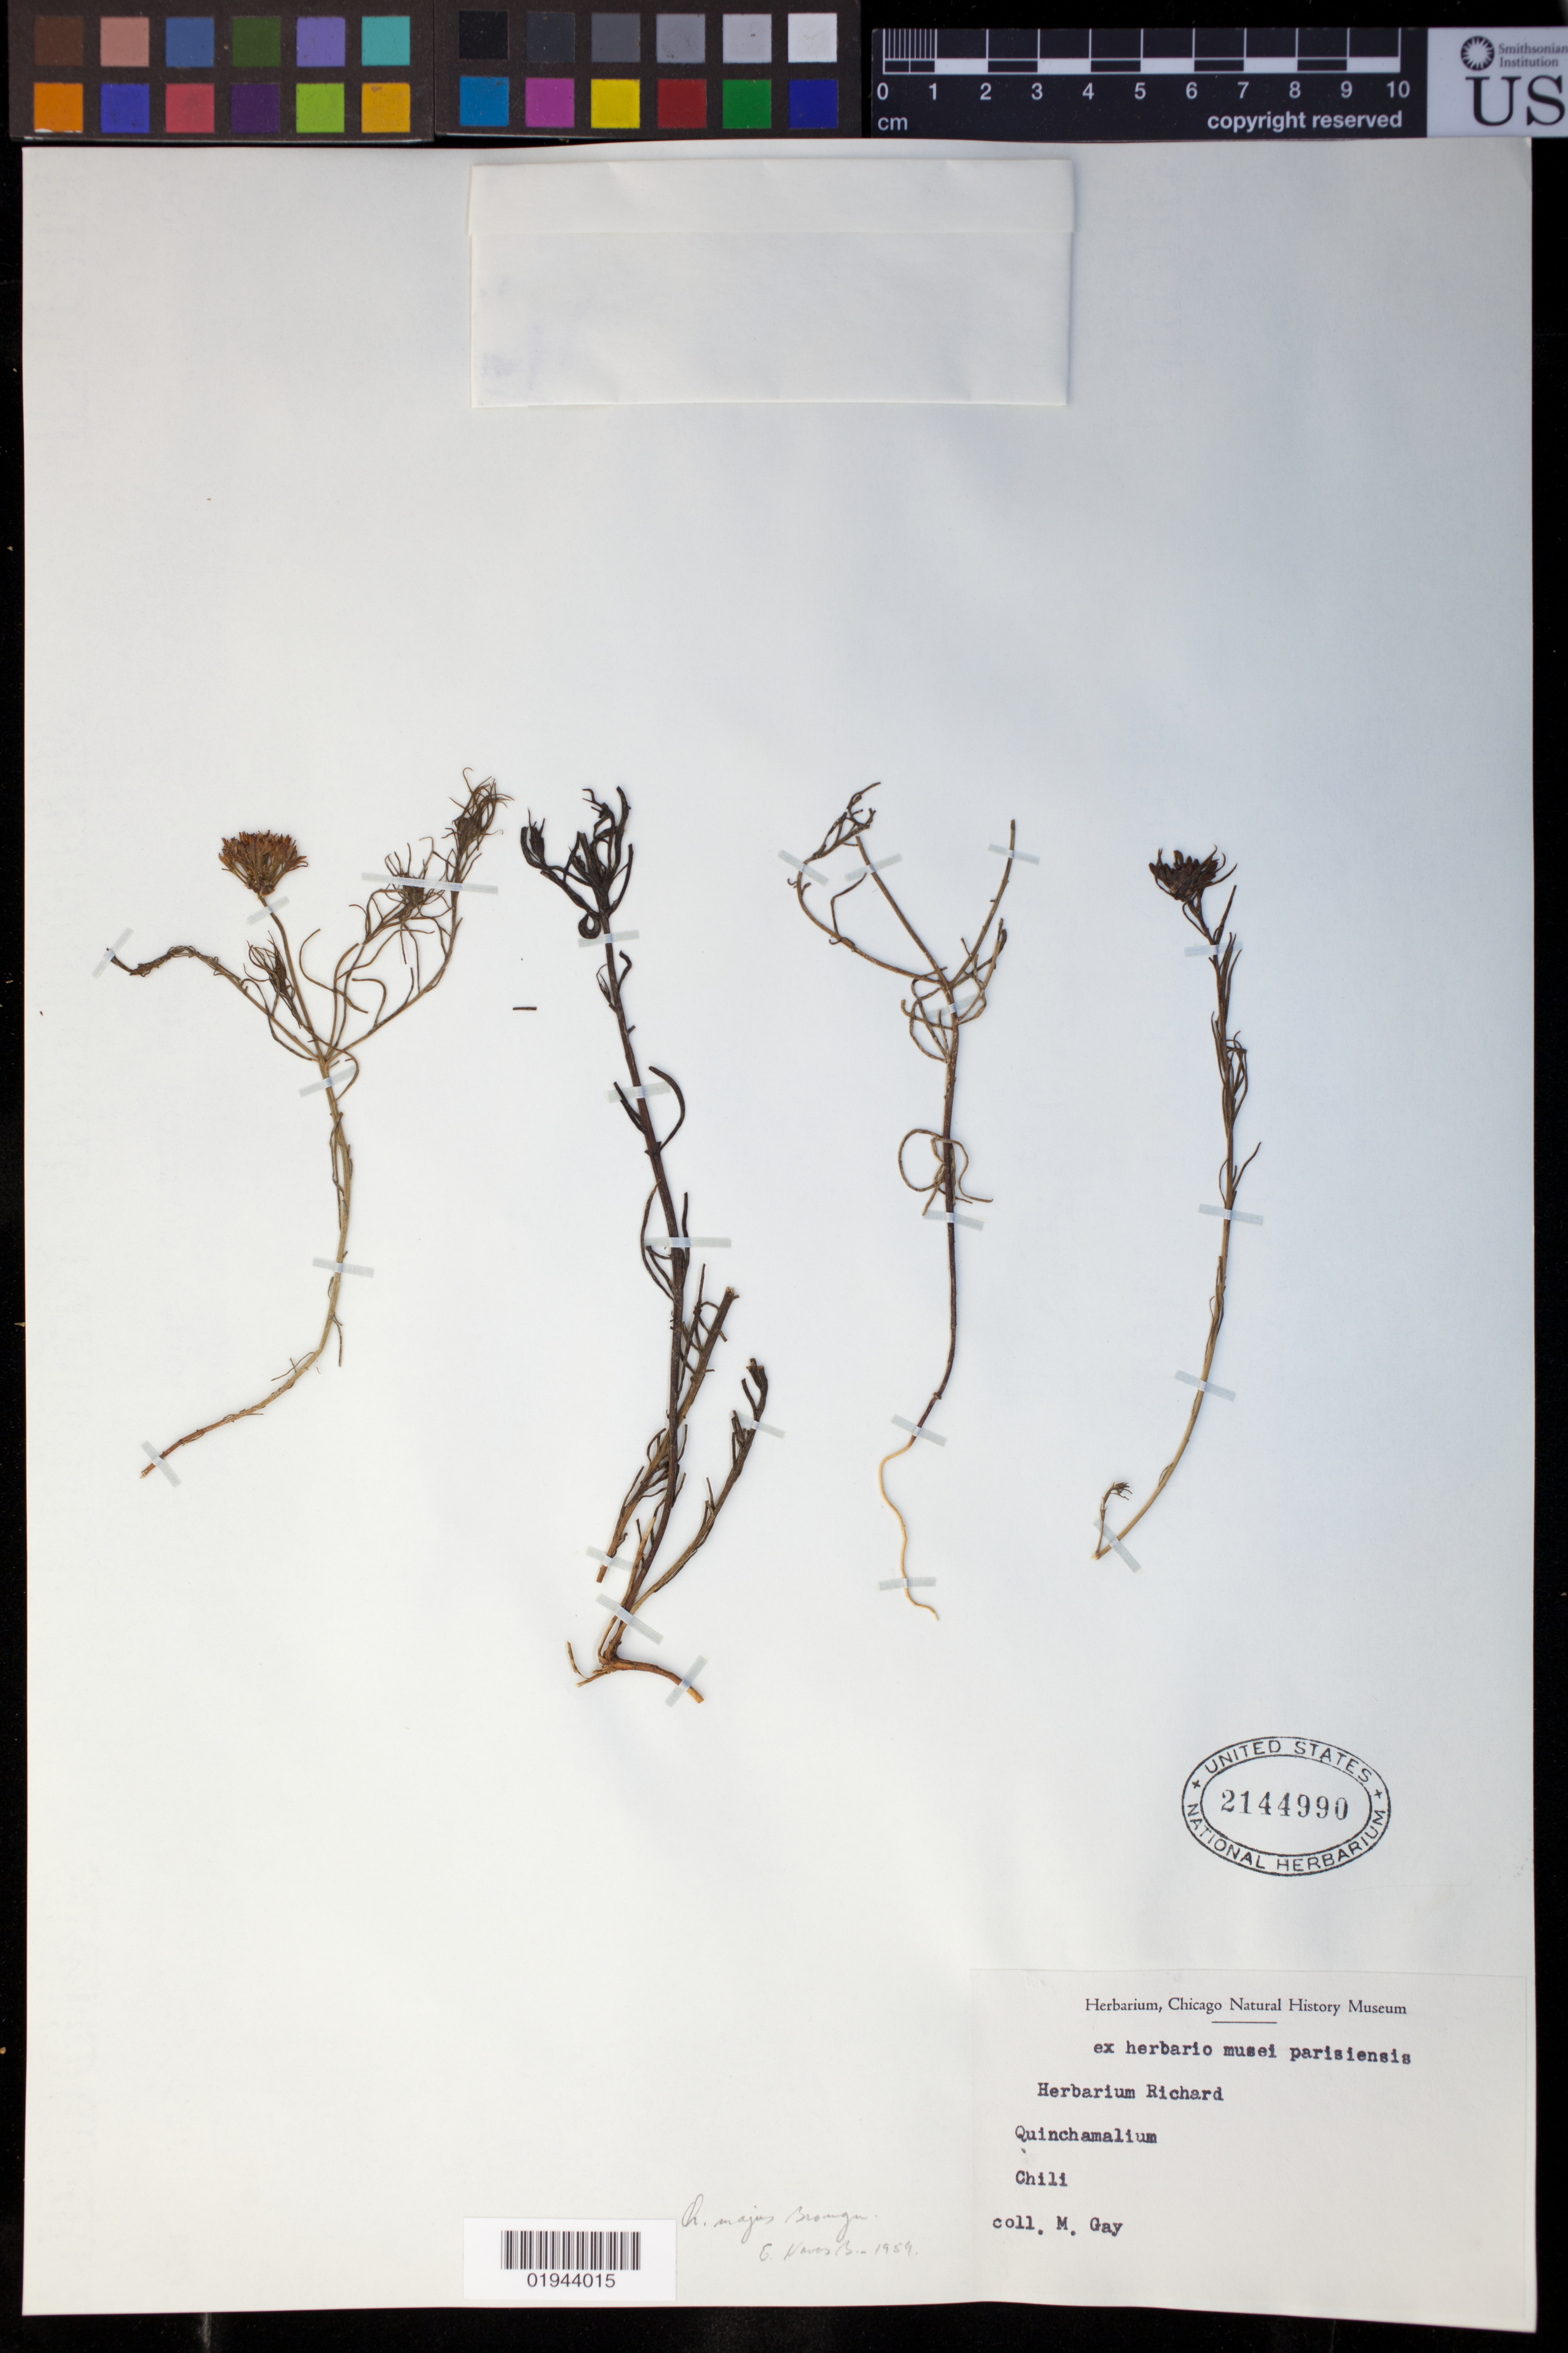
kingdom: Plantae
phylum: Tracheophyta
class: Magnoliopsida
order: Santalales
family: Schoepfiaceae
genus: Quinchamalium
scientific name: Quinchamalium majus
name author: Brongn.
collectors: M. Gay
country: Chile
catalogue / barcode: US 2144990